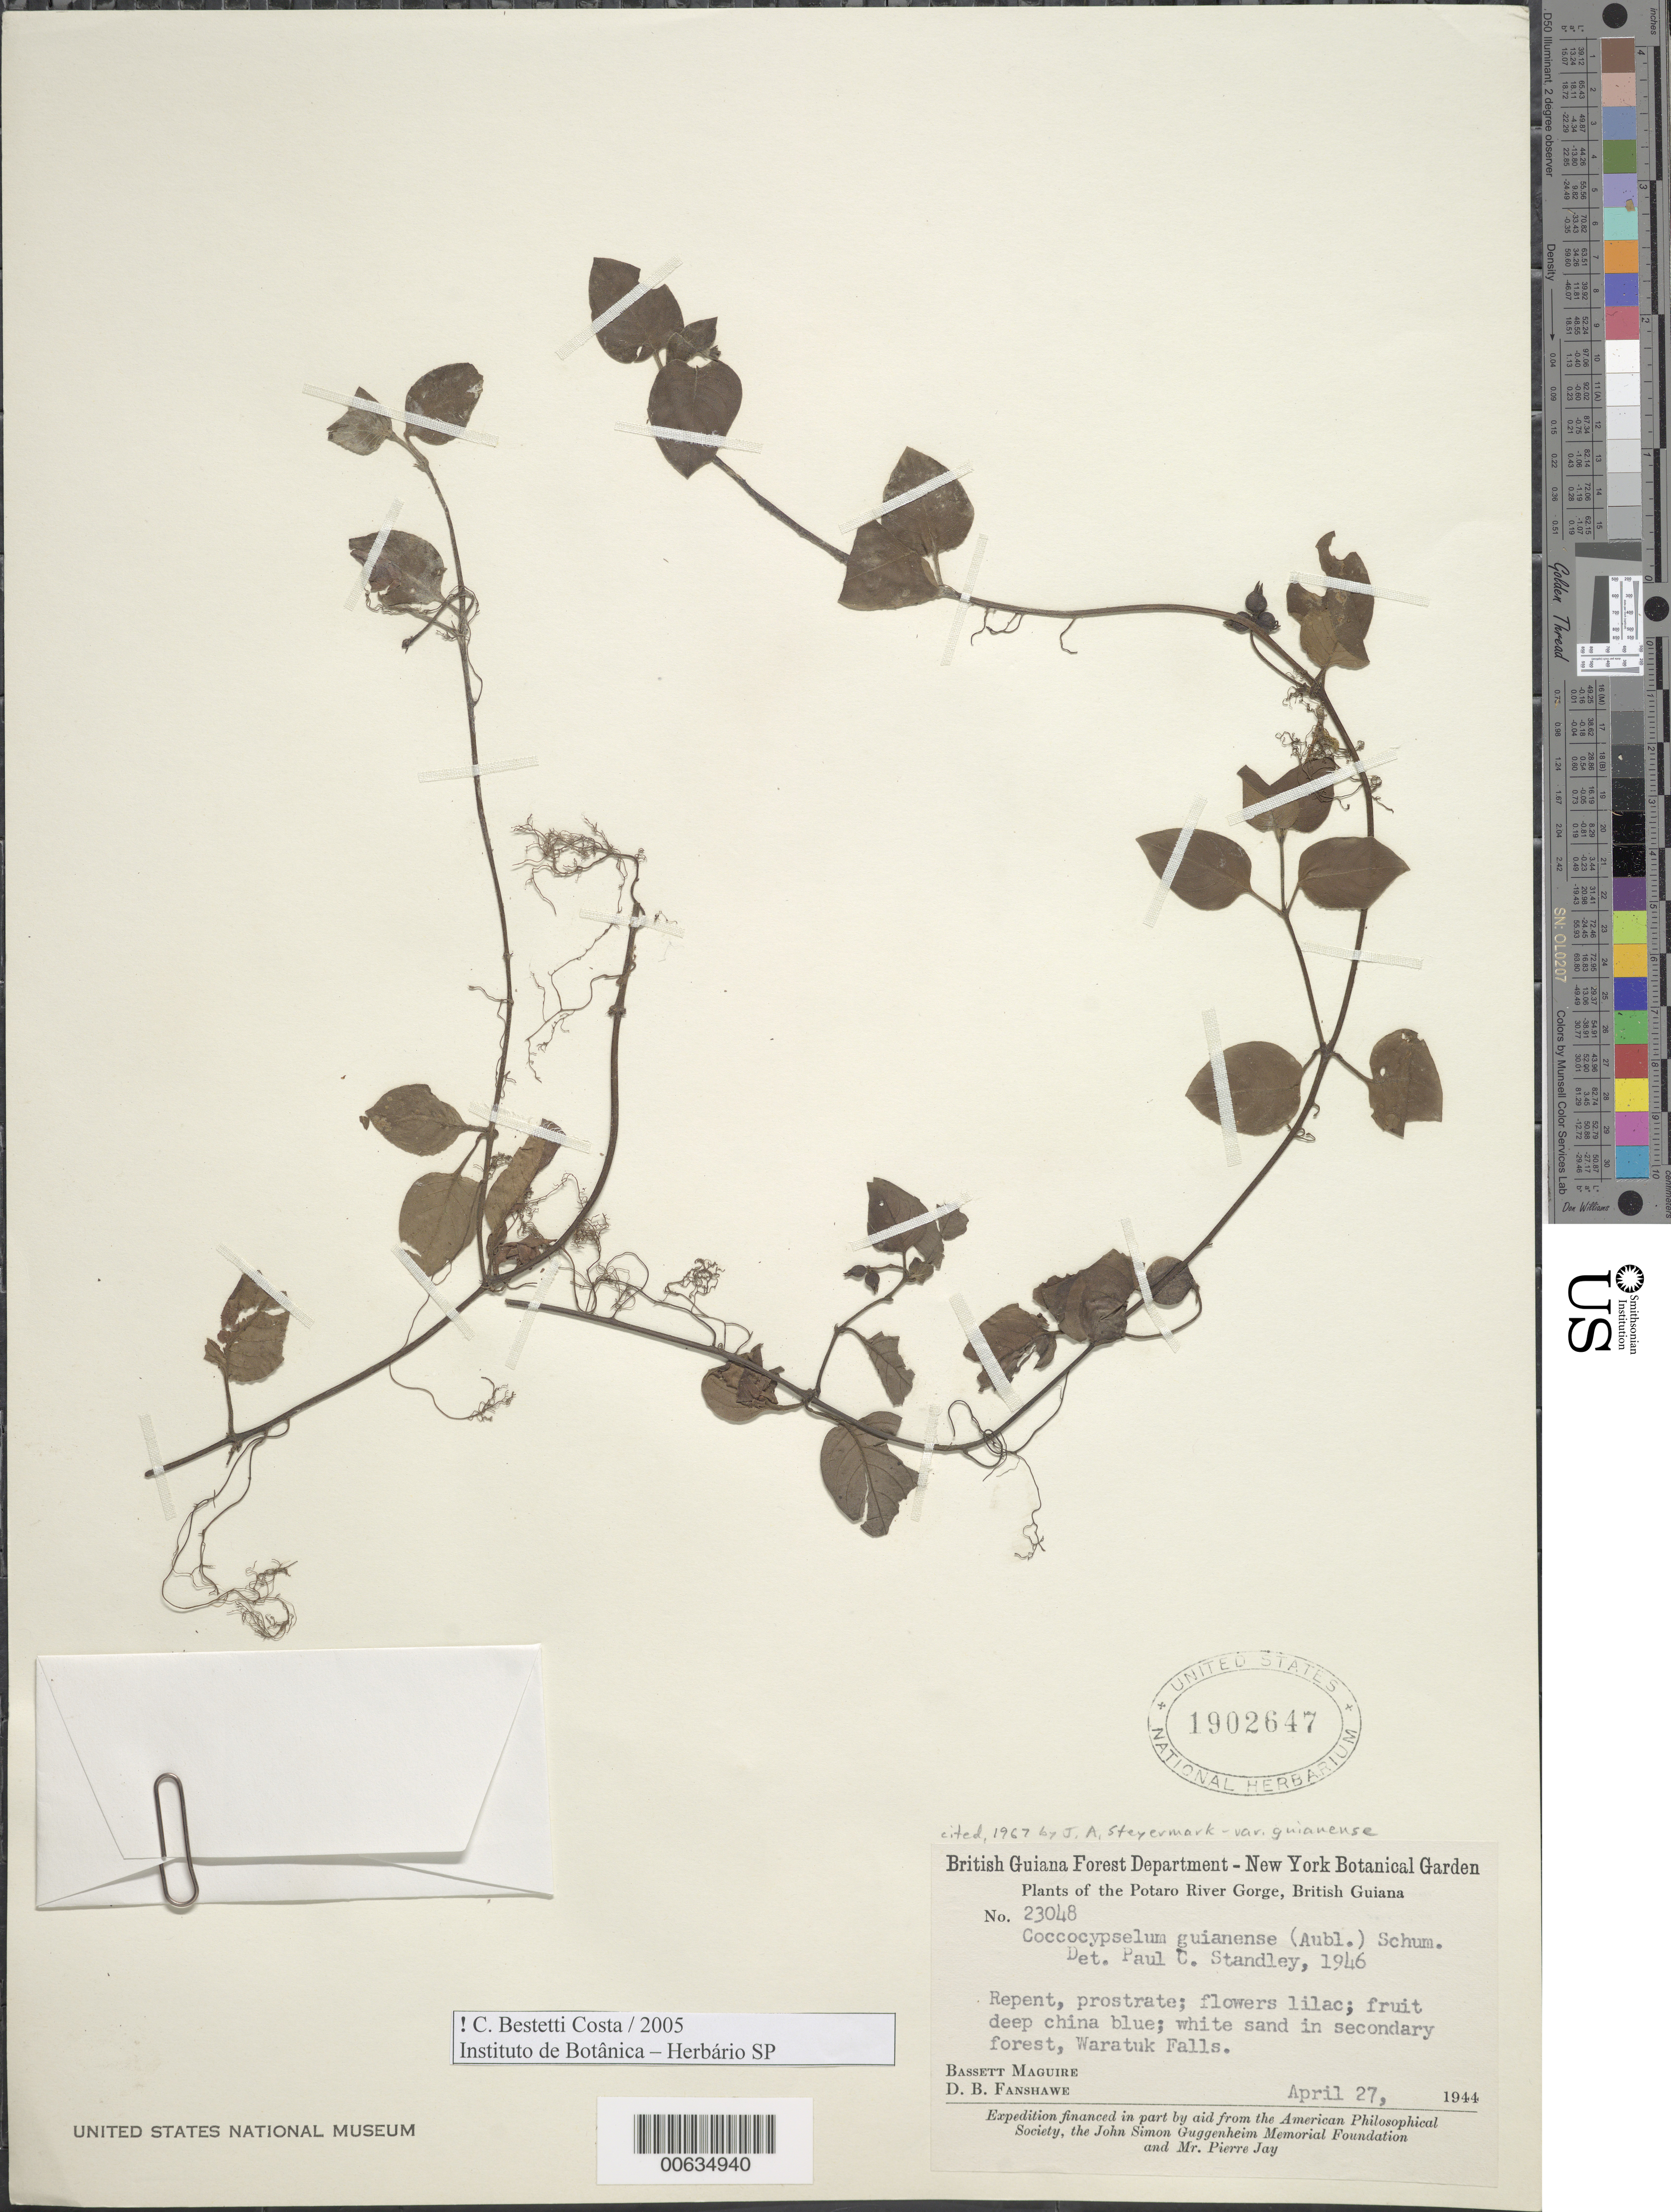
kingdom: Plantae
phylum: Tracheophyta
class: Magnoliopsida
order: Gentianales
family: Rubiaceae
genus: Coccocypselum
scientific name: Coccocypselum guianense var. guianense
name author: (Aubl.) K. Schum.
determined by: Steyermark, Julian A., (VEN)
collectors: B. Maguire & D. B. Fanshawe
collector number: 23048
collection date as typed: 27-Apr-44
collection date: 1944-04-27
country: Guyana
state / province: Potaro-Siparuni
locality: Waratuk Falls, Potaro River Gorge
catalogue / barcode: US 1902647